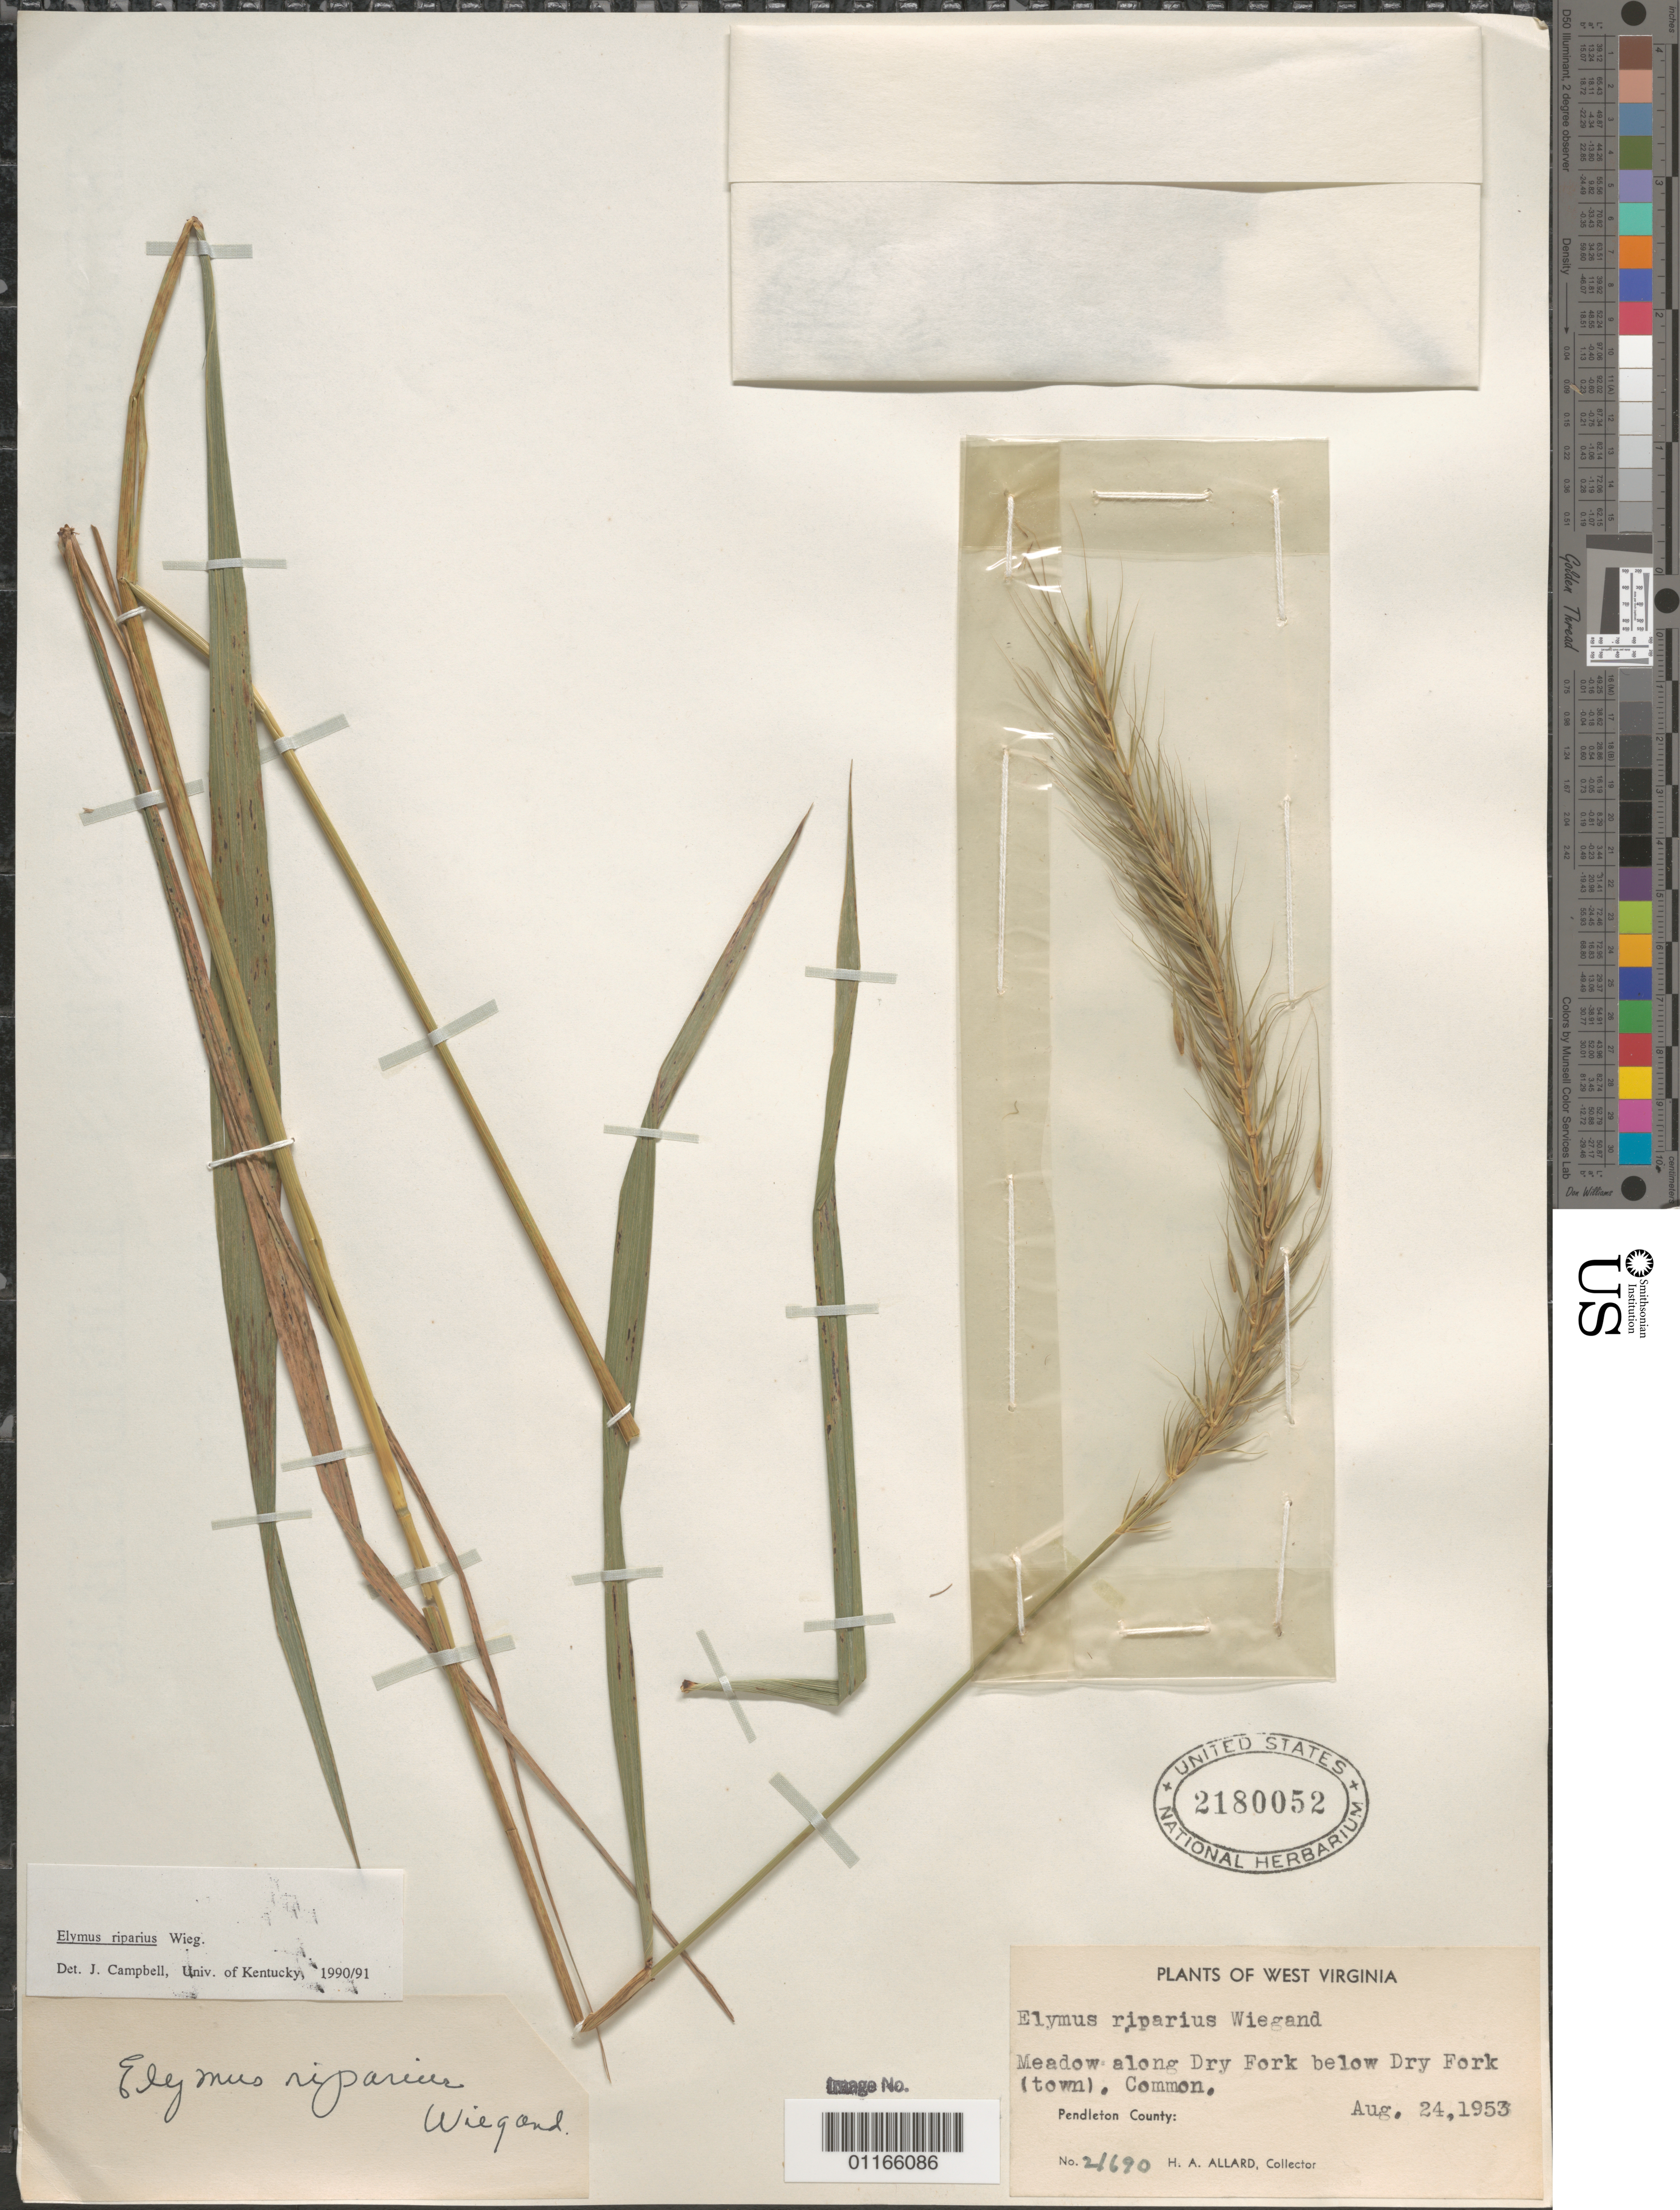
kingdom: Plantae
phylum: Tracheophyta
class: Liliopsida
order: Poales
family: Poaceae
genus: Elymus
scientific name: Elymus riparius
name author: Wiegand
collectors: H. A. Allard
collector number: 21690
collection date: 1953-08-24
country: United States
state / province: West Virginia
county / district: Pendleton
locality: Along Dry Fork below Dry Fork (town)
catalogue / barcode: US 2180052